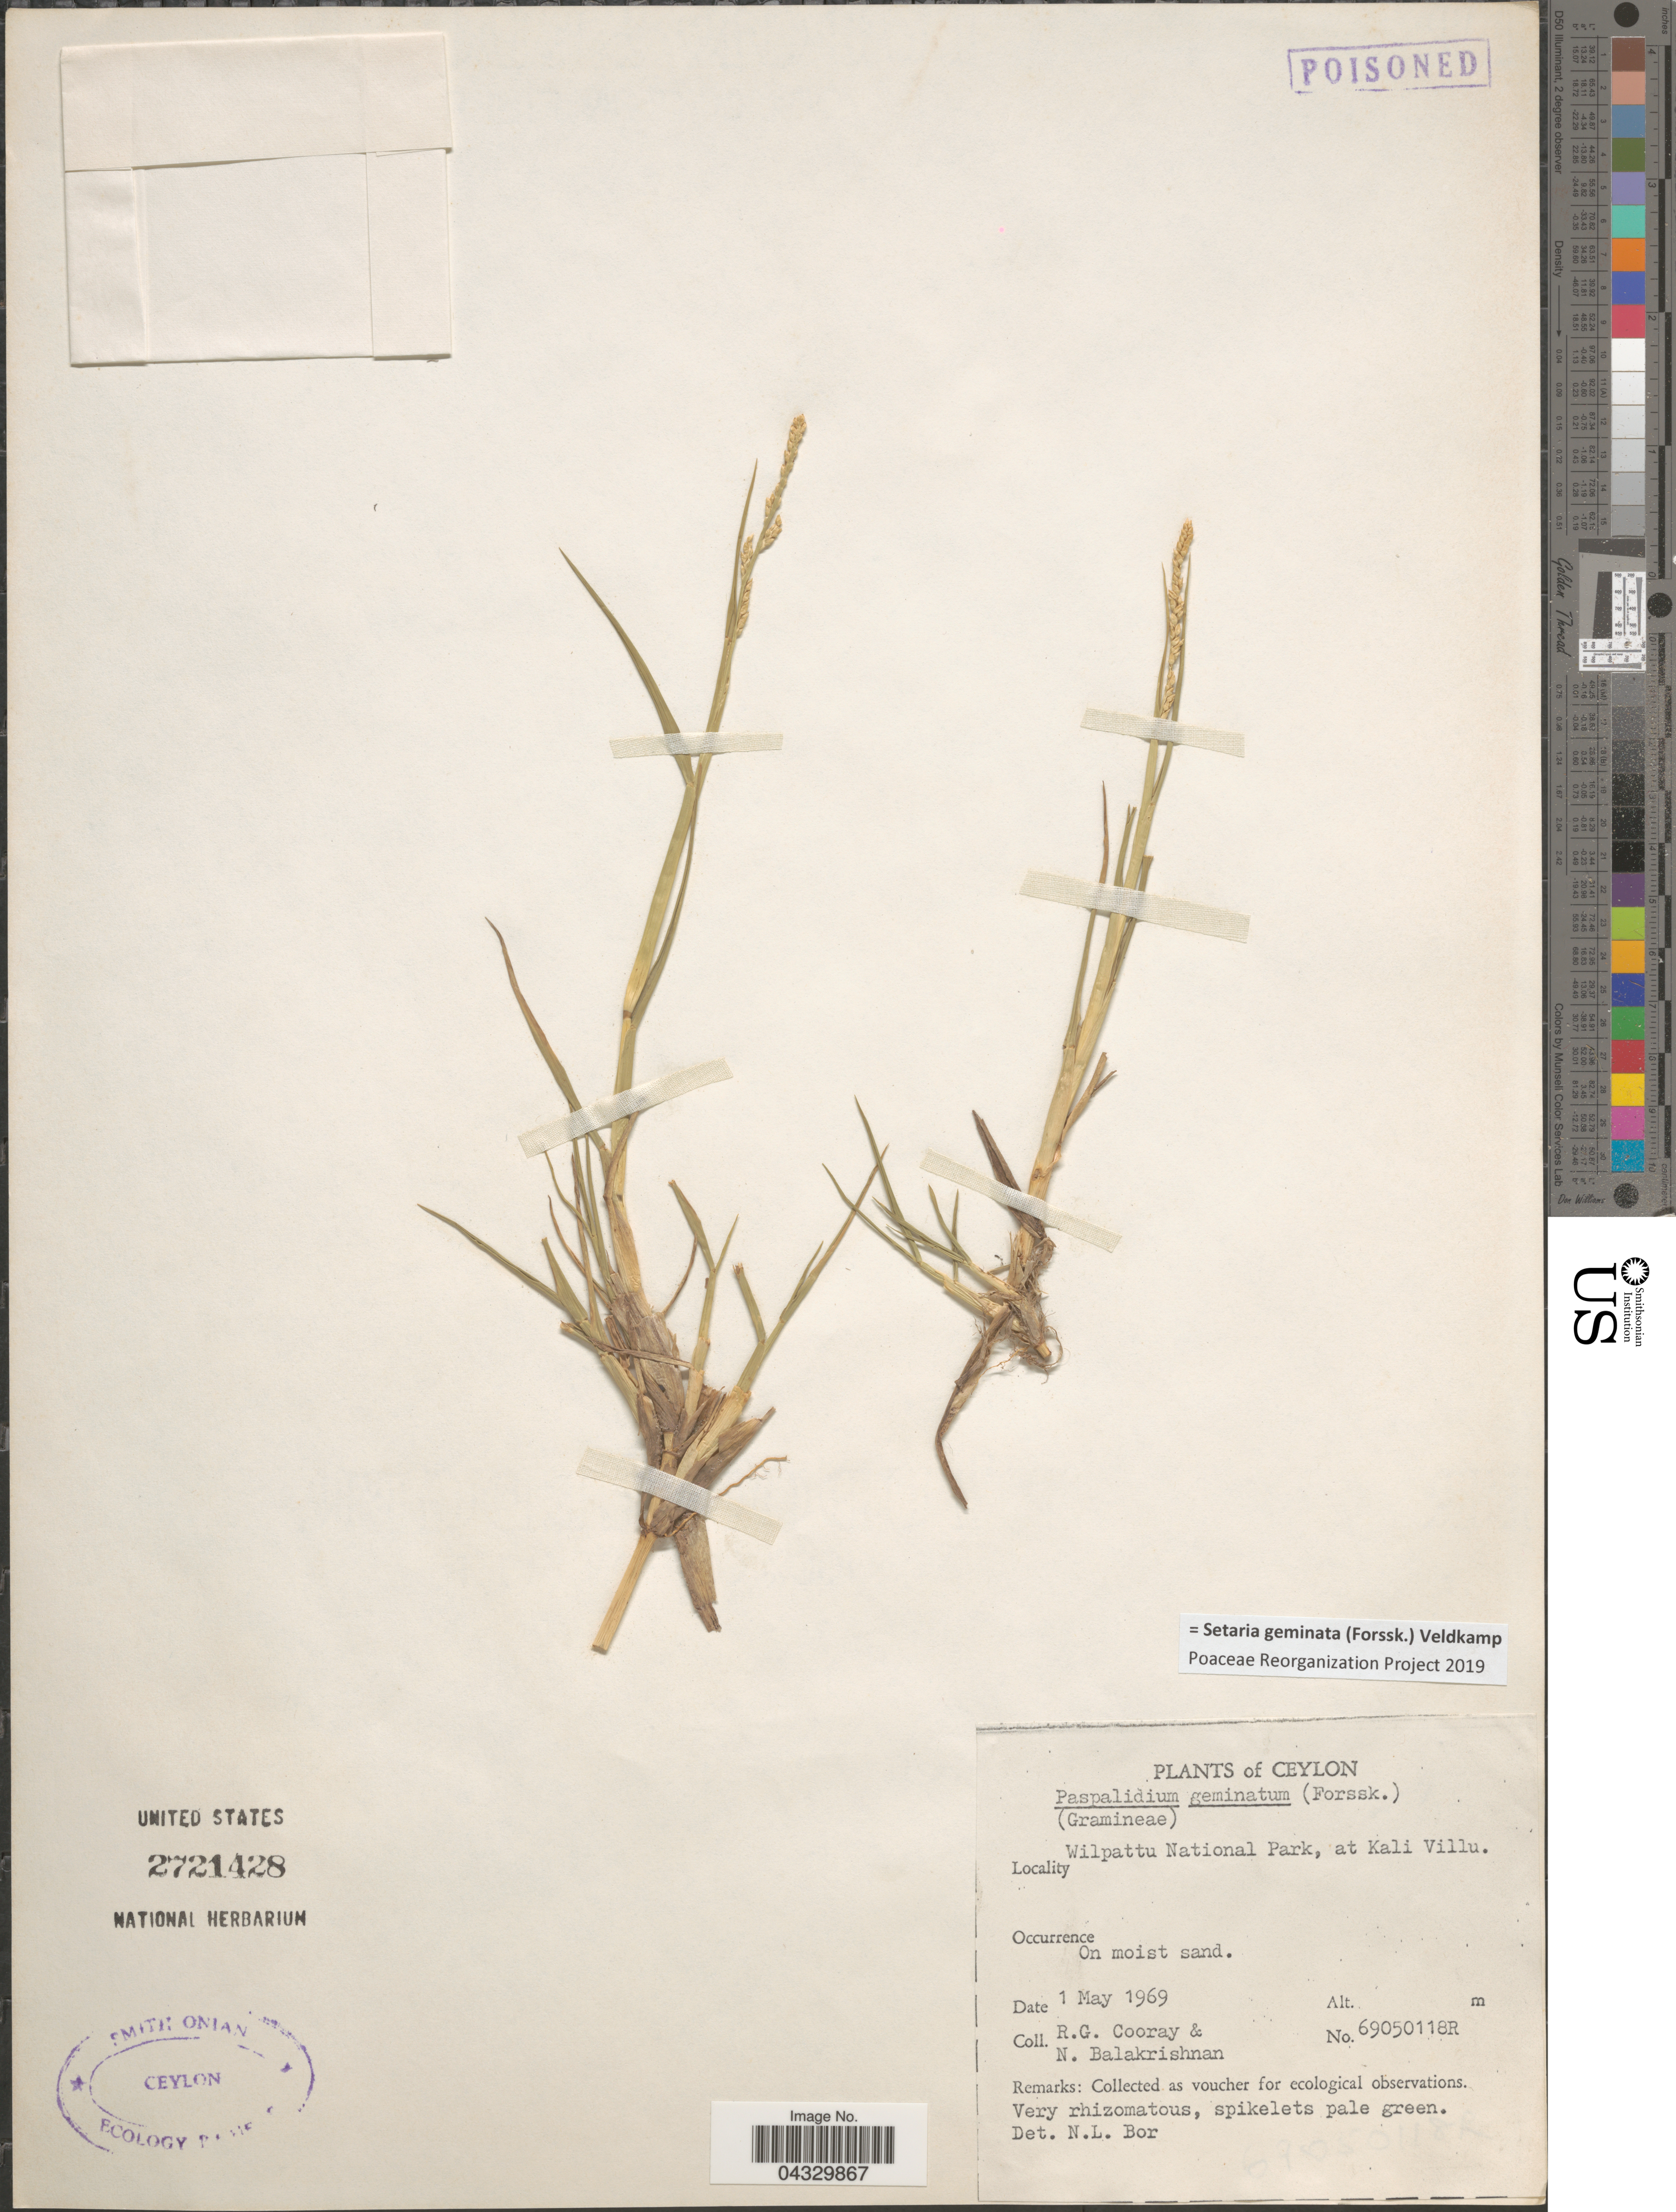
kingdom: Plantae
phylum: Tracheophyta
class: Liliopsida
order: Poales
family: Poaceae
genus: Setaria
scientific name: Setaria geminata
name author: (Forssk.) Veldkamp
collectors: R. Cooray & N. Balakrishnan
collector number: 69050118R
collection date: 1969-05-01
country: Sri Lanka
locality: Ceylon. Wilpattu National Park, at Kali Villu.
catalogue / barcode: US 2721428